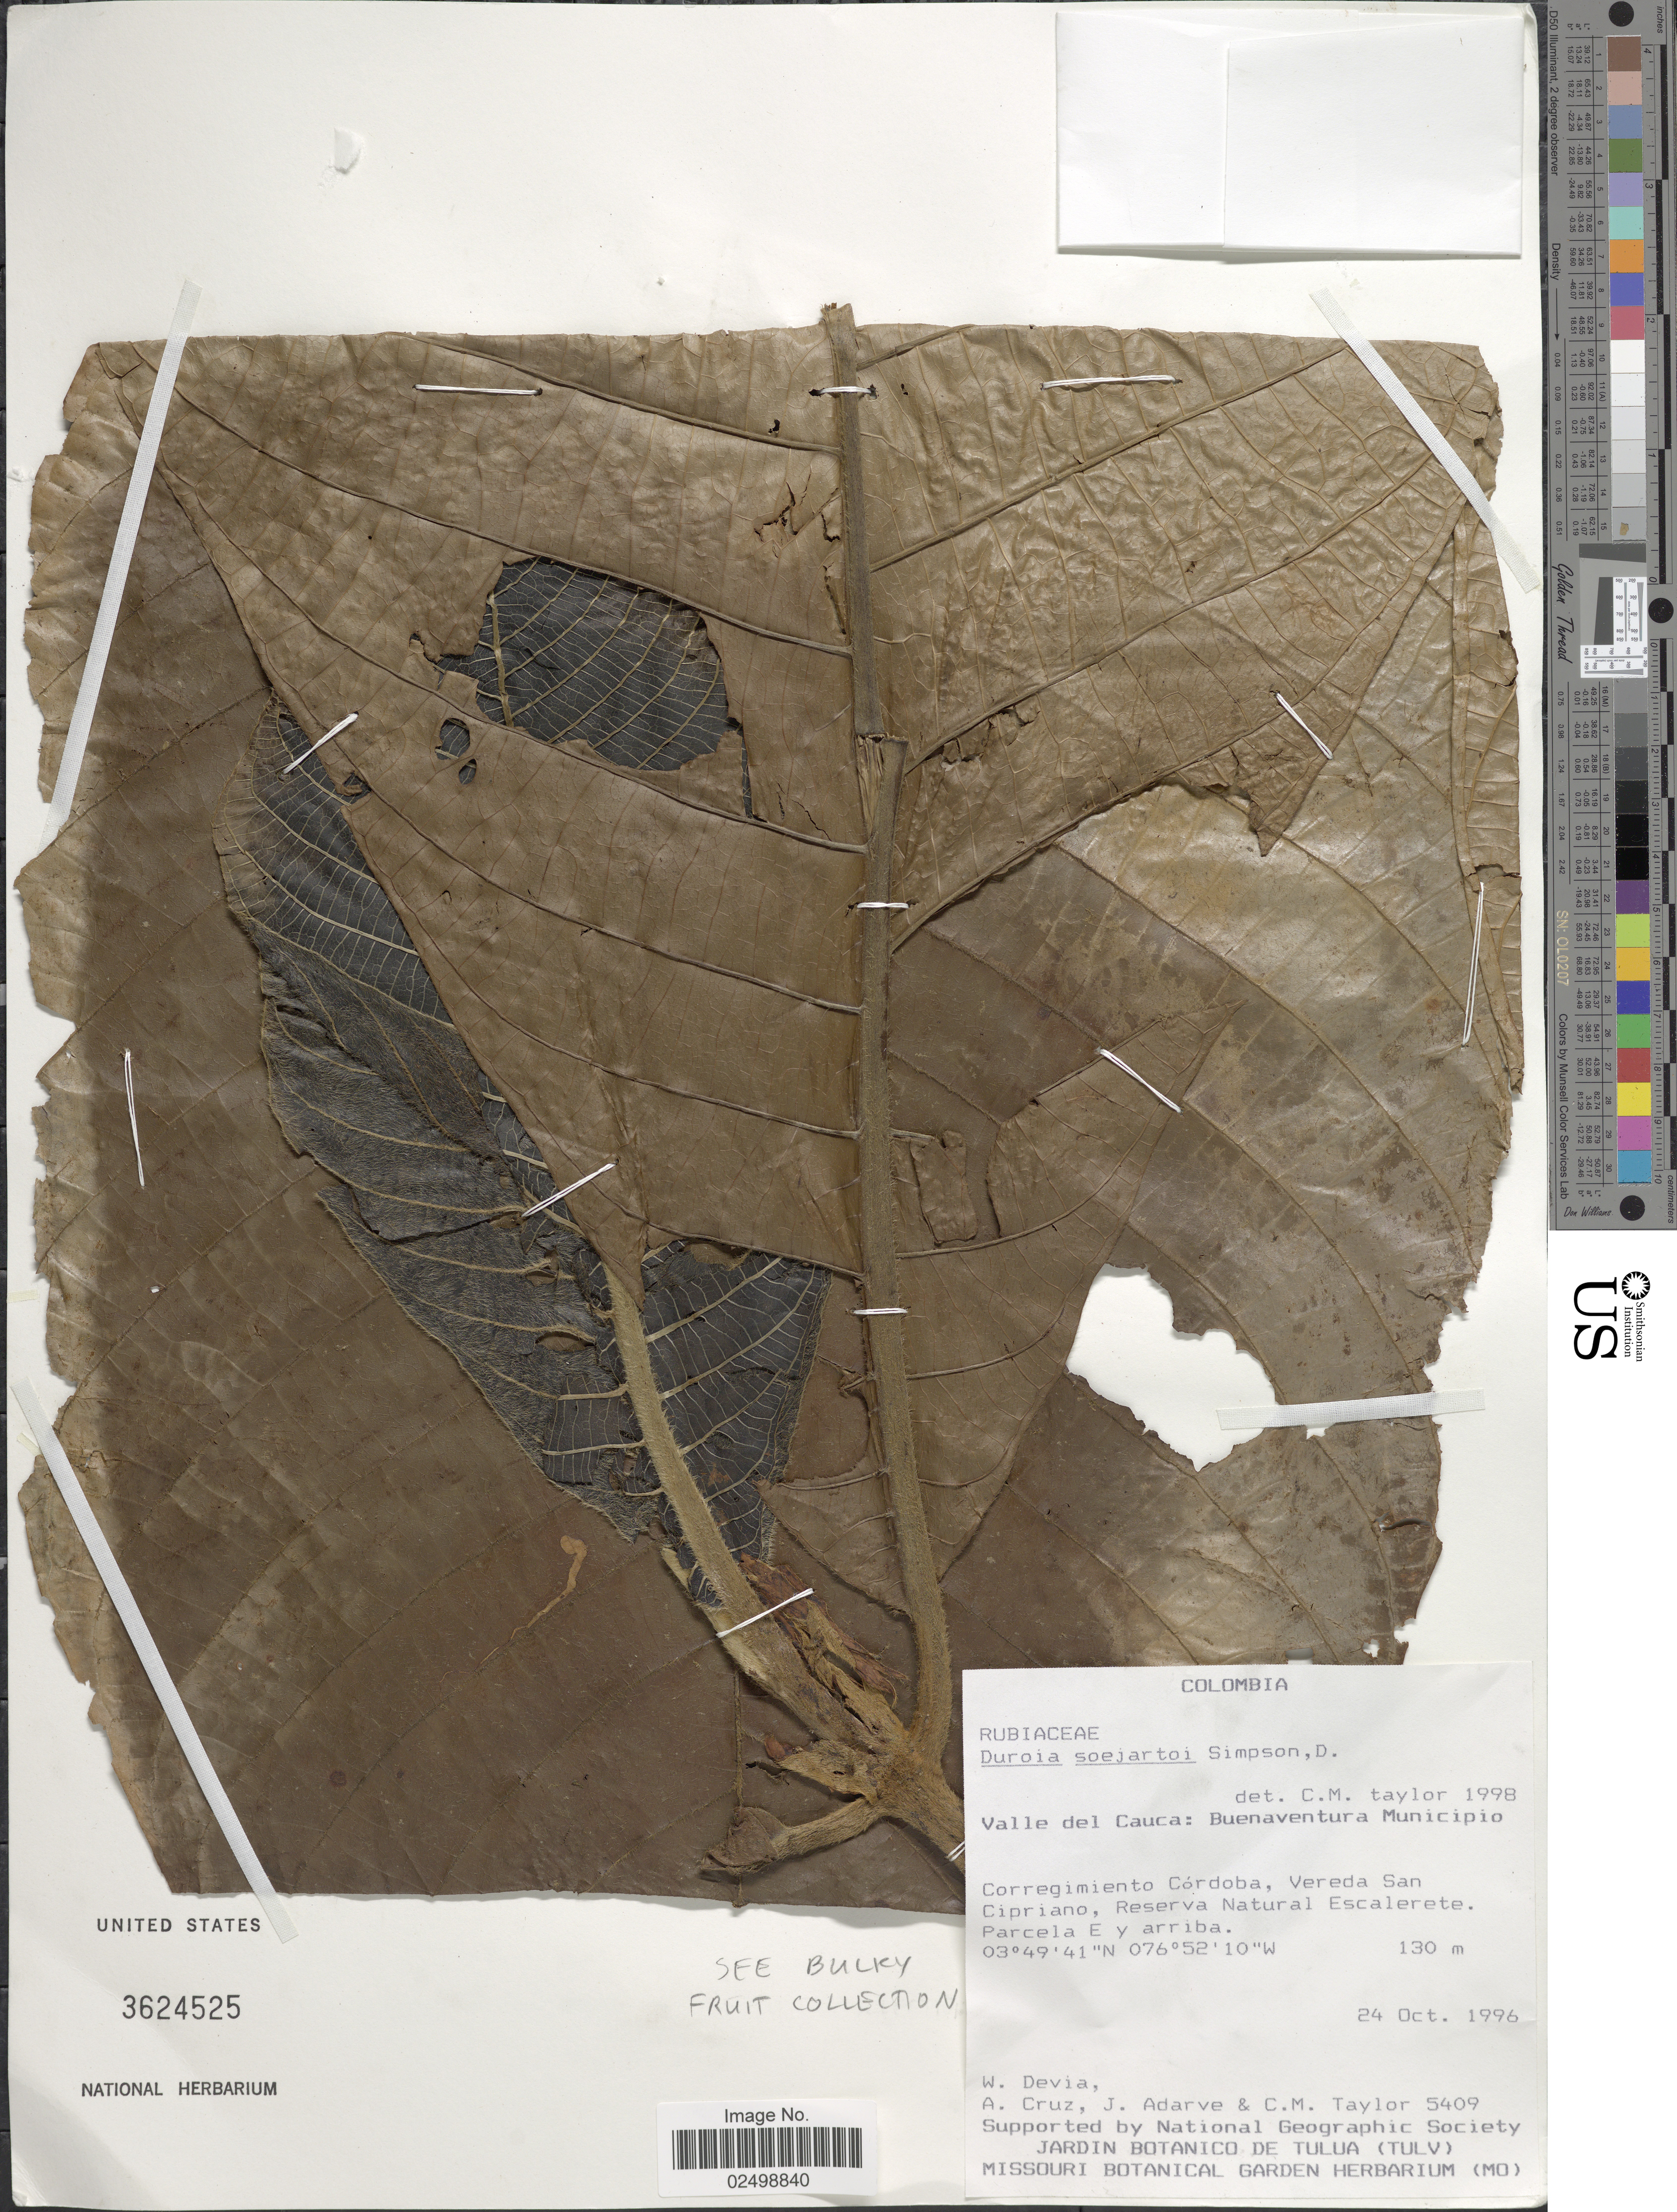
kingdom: Plantae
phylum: Tracheophyta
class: Magnoliopsida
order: Gentianales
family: Rubiaceae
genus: Duroia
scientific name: Duroia soejartoi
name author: D.R. Simpson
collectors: W. Devia, A. Cruz, J. B. Adarve & C. M. Taylor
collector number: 5409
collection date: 1996-10-24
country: Colombia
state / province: Valle del Cauca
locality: Buenaventura Municipio, Corregimiento Córdoba, Vereda San Cipriano, Reserva Natural Escalerete. Parcela E y arriba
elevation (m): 130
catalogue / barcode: US 3624525